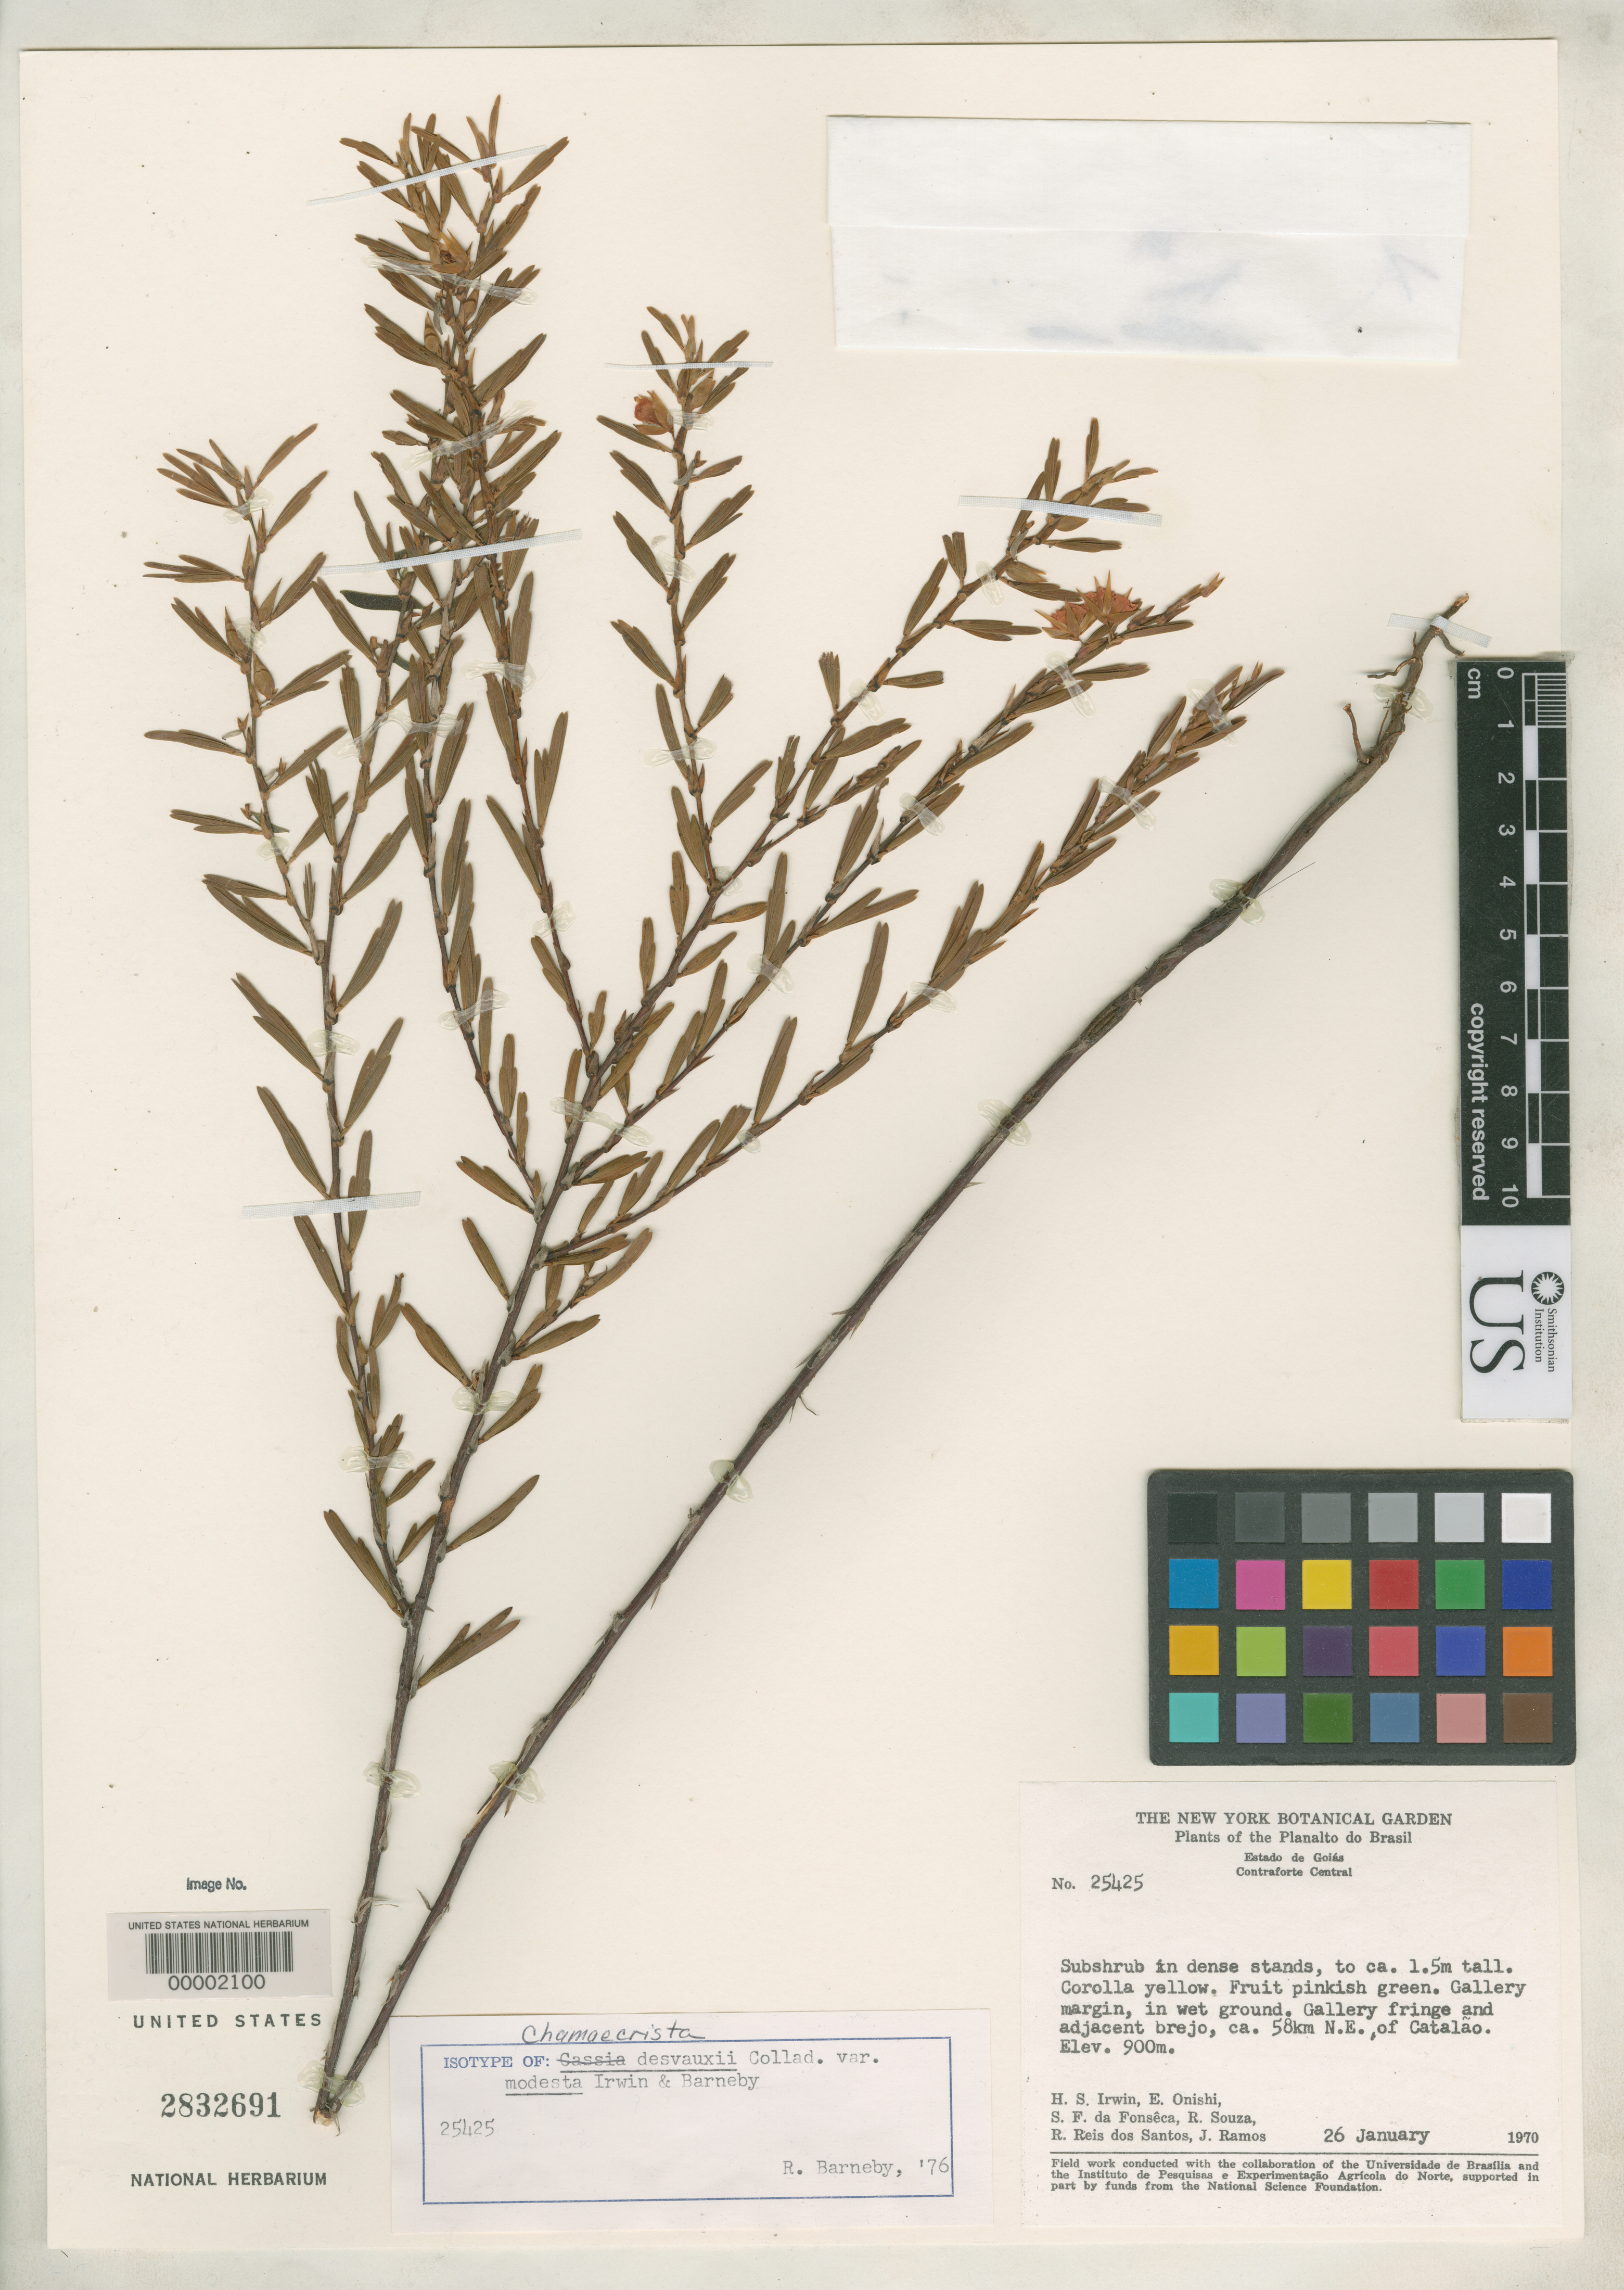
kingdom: Plantae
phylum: Tracheophyta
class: Magnoliopsida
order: Fabales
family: Fabaceae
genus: Chamaecrista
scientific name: Chamaecrista desvauxii var. modesta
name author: H.S. Irwin & Barneby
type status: Isotype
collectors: H. Irwin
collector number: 25425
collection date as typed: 26 Jan 1970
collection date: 1970-01-26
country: Brazil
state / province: Goiás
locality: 58 km NE of Catalao in Contraforte Geral de Goias.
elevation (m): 900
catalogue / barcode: US 2832691